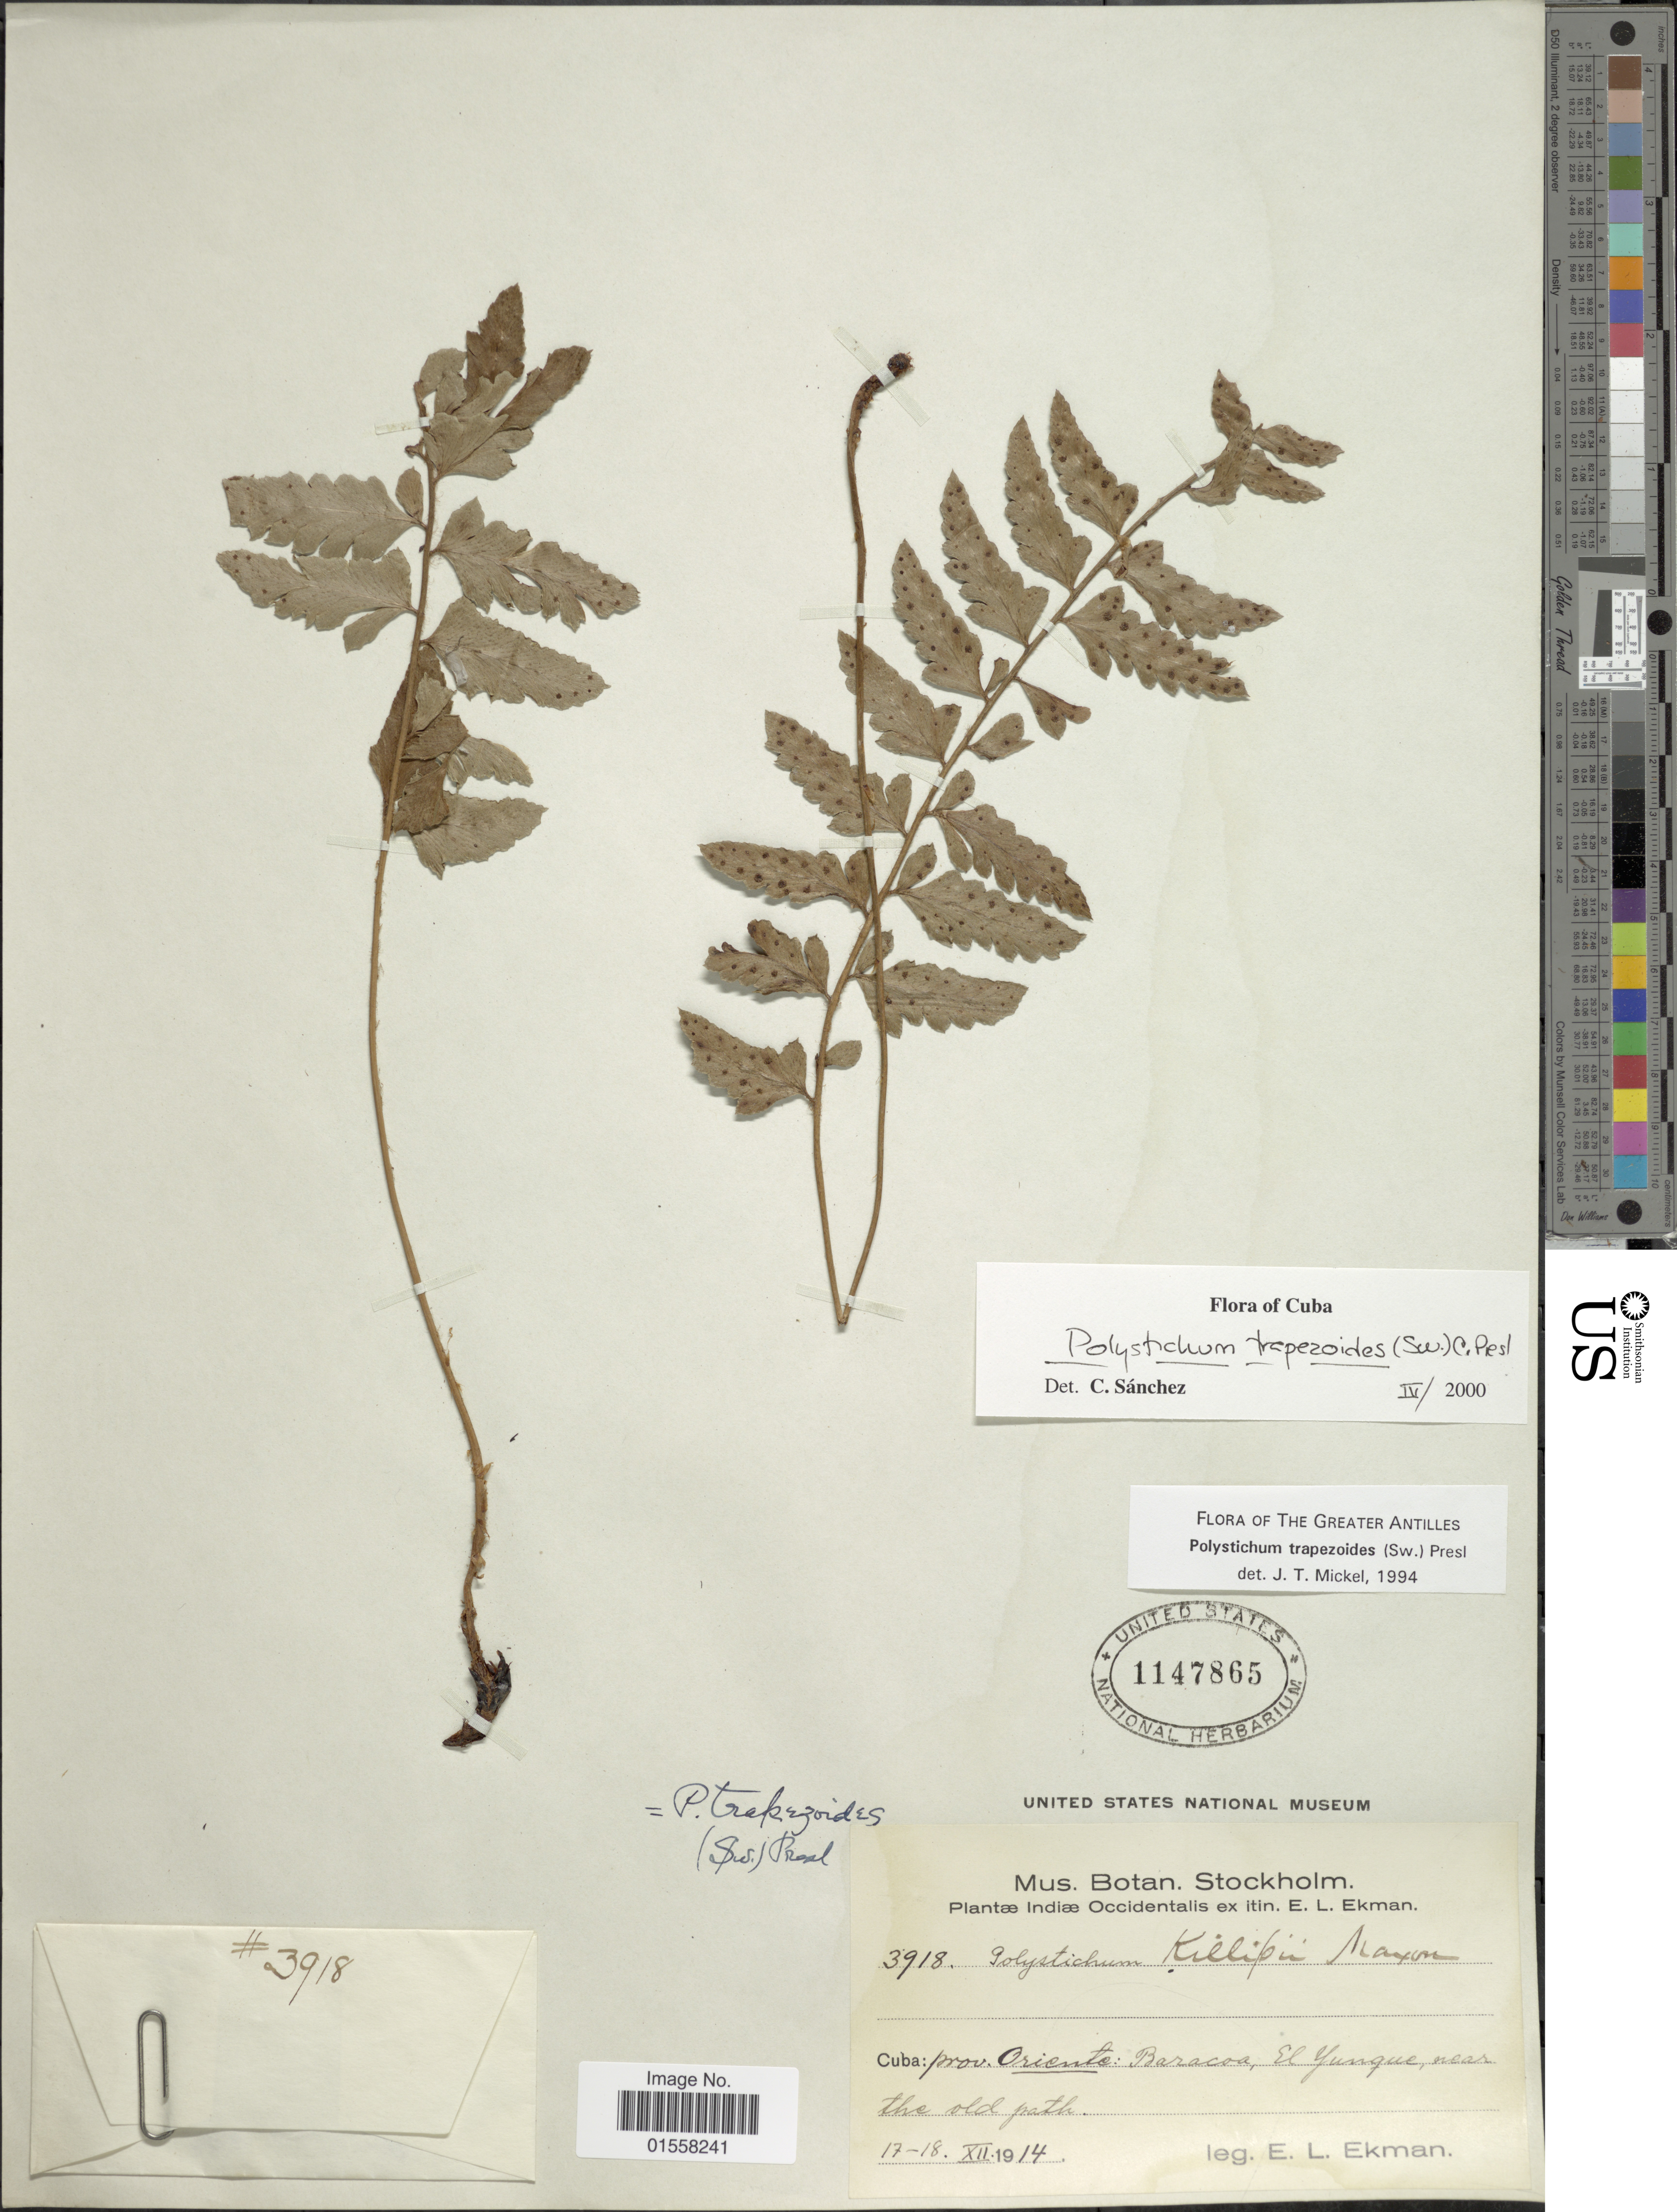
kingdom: Plantae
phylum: Tracheophyta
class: Polypodiopsida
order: Polypodiales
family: Dryopteridaceae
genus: Polystichum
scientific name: Polystichum trapezoides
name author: (Sw.) C. Presl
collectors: E. L. Ekman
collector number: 3918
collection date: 1914-12-17/1914-12-18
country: Cuba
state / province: Oriente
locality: Indiae Occidentalis, Cuba: prov. Oriente: Baracoa, El Yunque, near the old Path.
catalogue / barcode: US 1147865